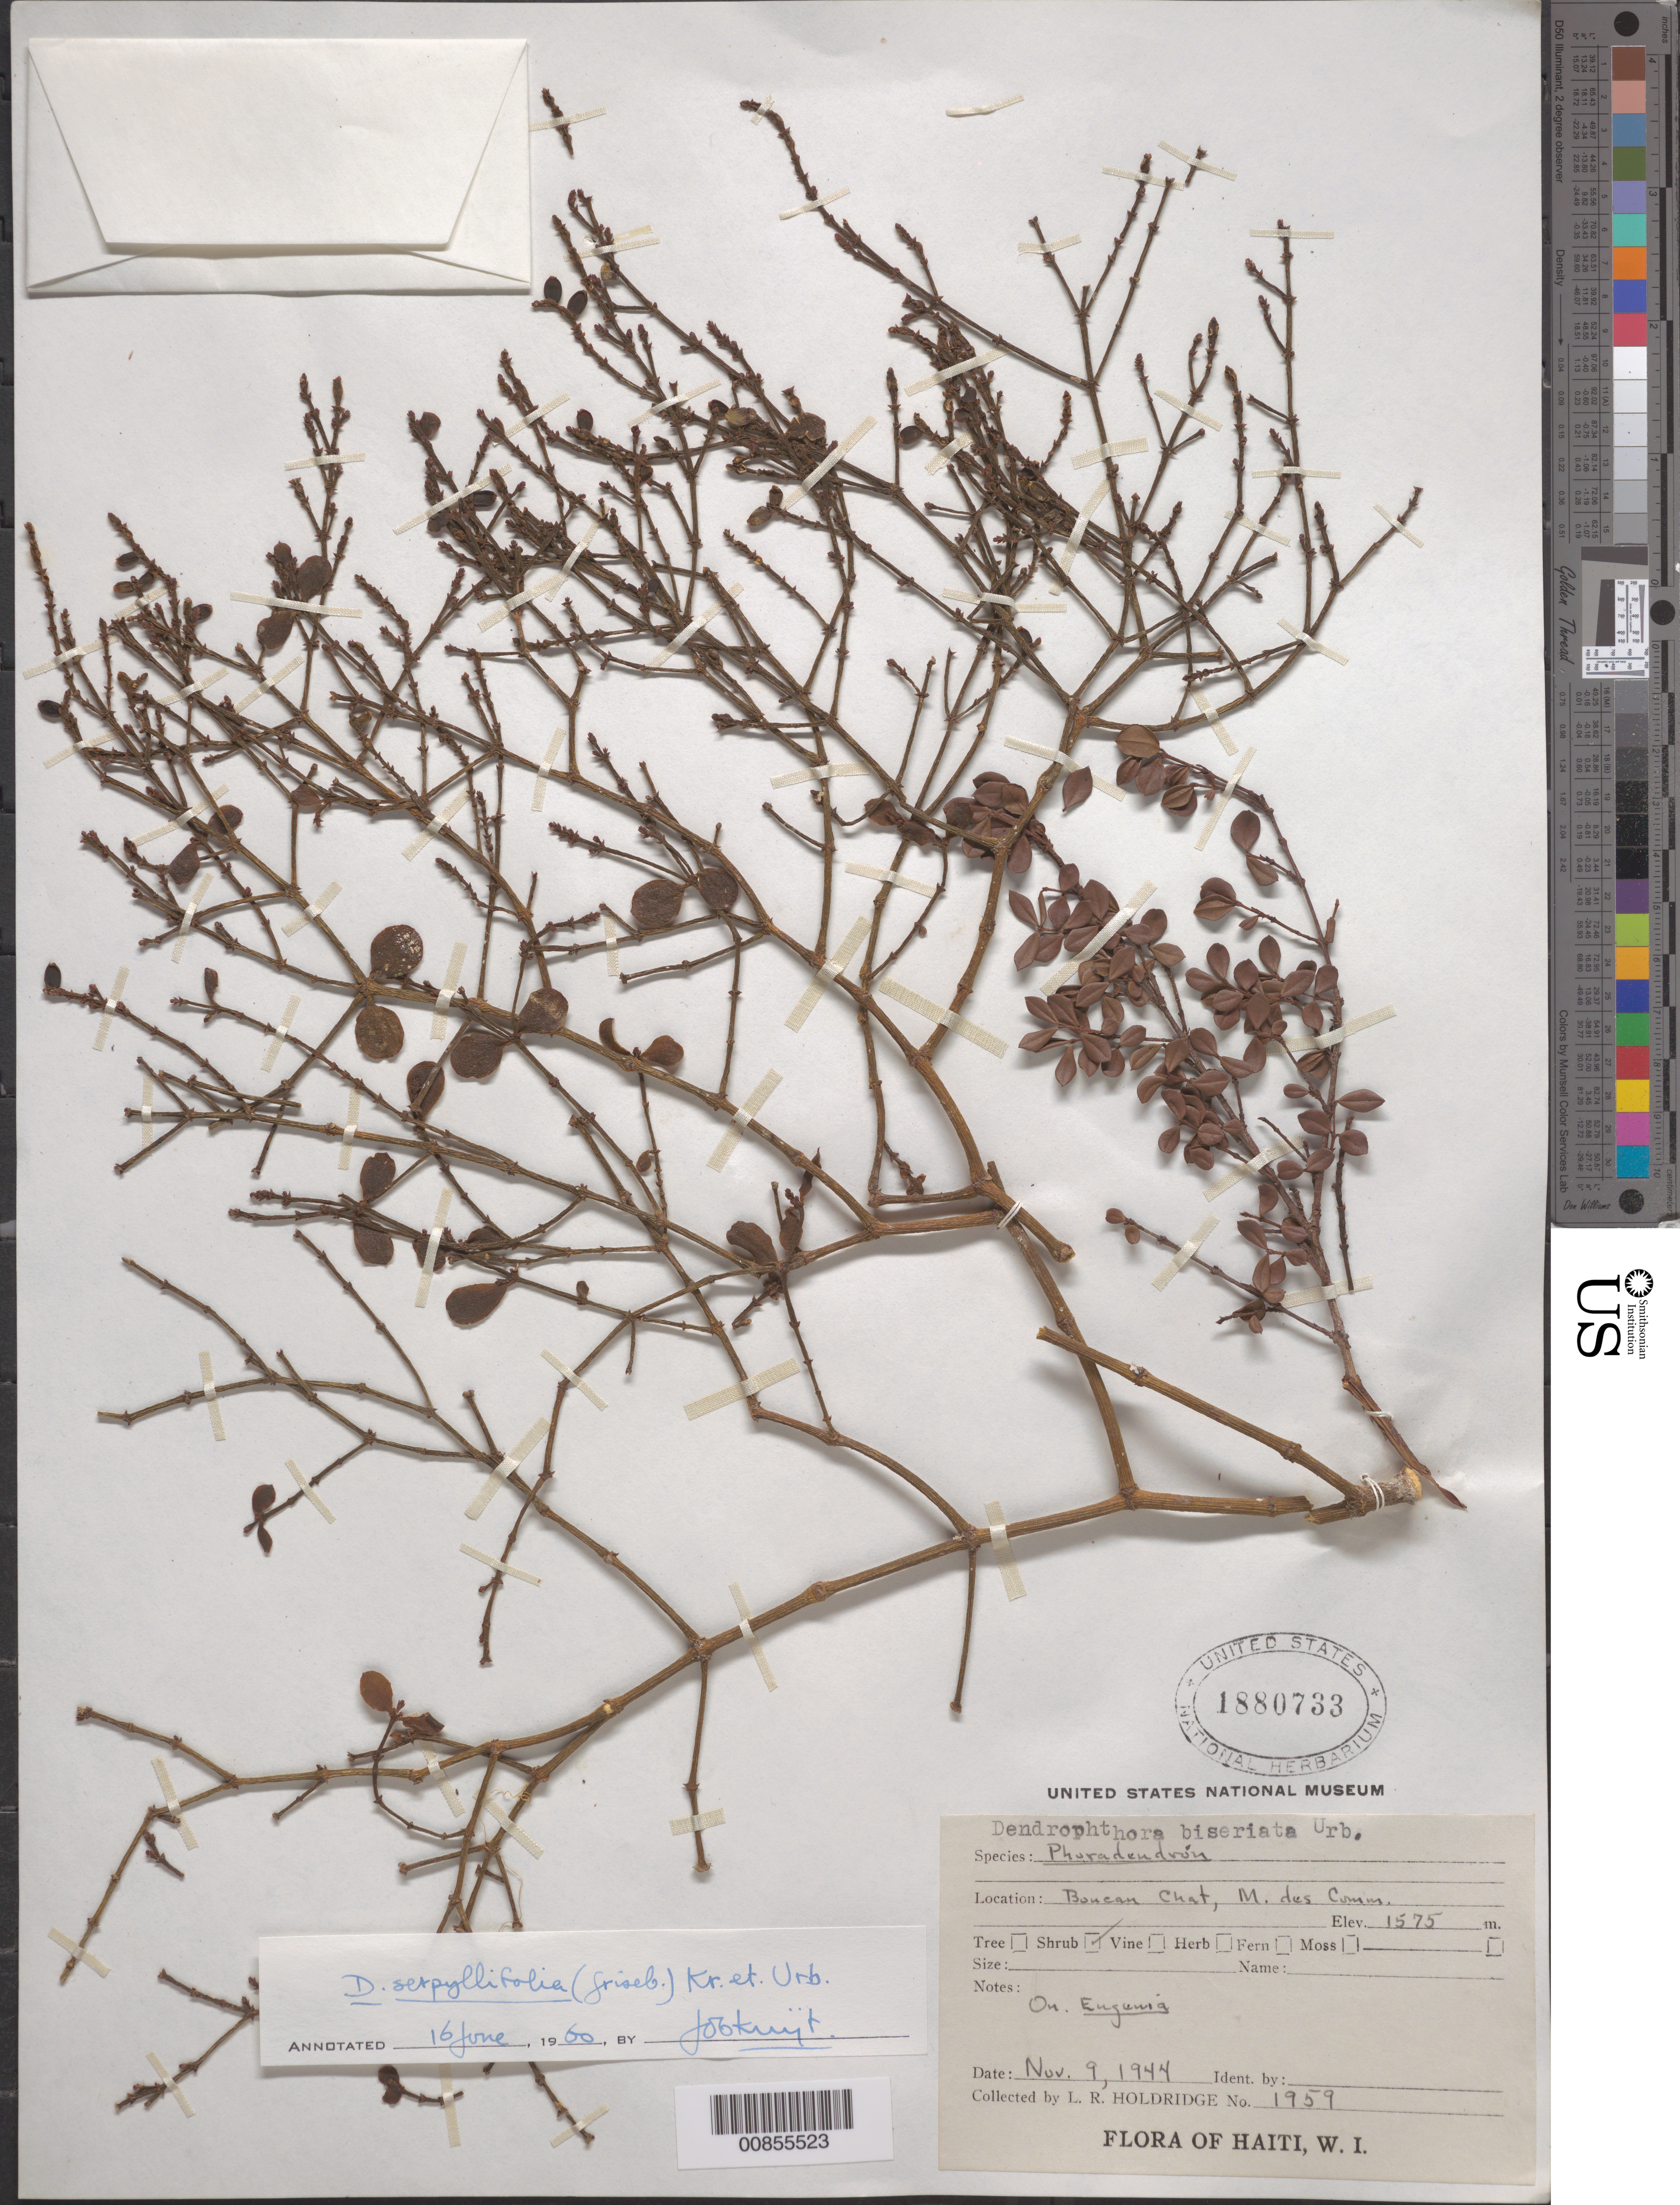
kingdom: Plantae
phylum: Tracheophyta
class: Magnoliopsida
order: Santalales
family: Viscaceae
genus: Dendrophthora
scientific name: Dendrophthora serpyllifolia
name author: (Griseb.) Krug & Urb.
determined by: Kuijt, Job, (CANADA)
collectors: L. Holdridge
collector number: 1959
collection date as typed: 09 Nov 1944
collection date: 1944-11-09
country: Haiti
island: Hispaniola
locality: Boucan Chat, M. des Comm.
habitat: On Eugenia.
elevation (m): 1575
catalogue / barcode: US 1880733